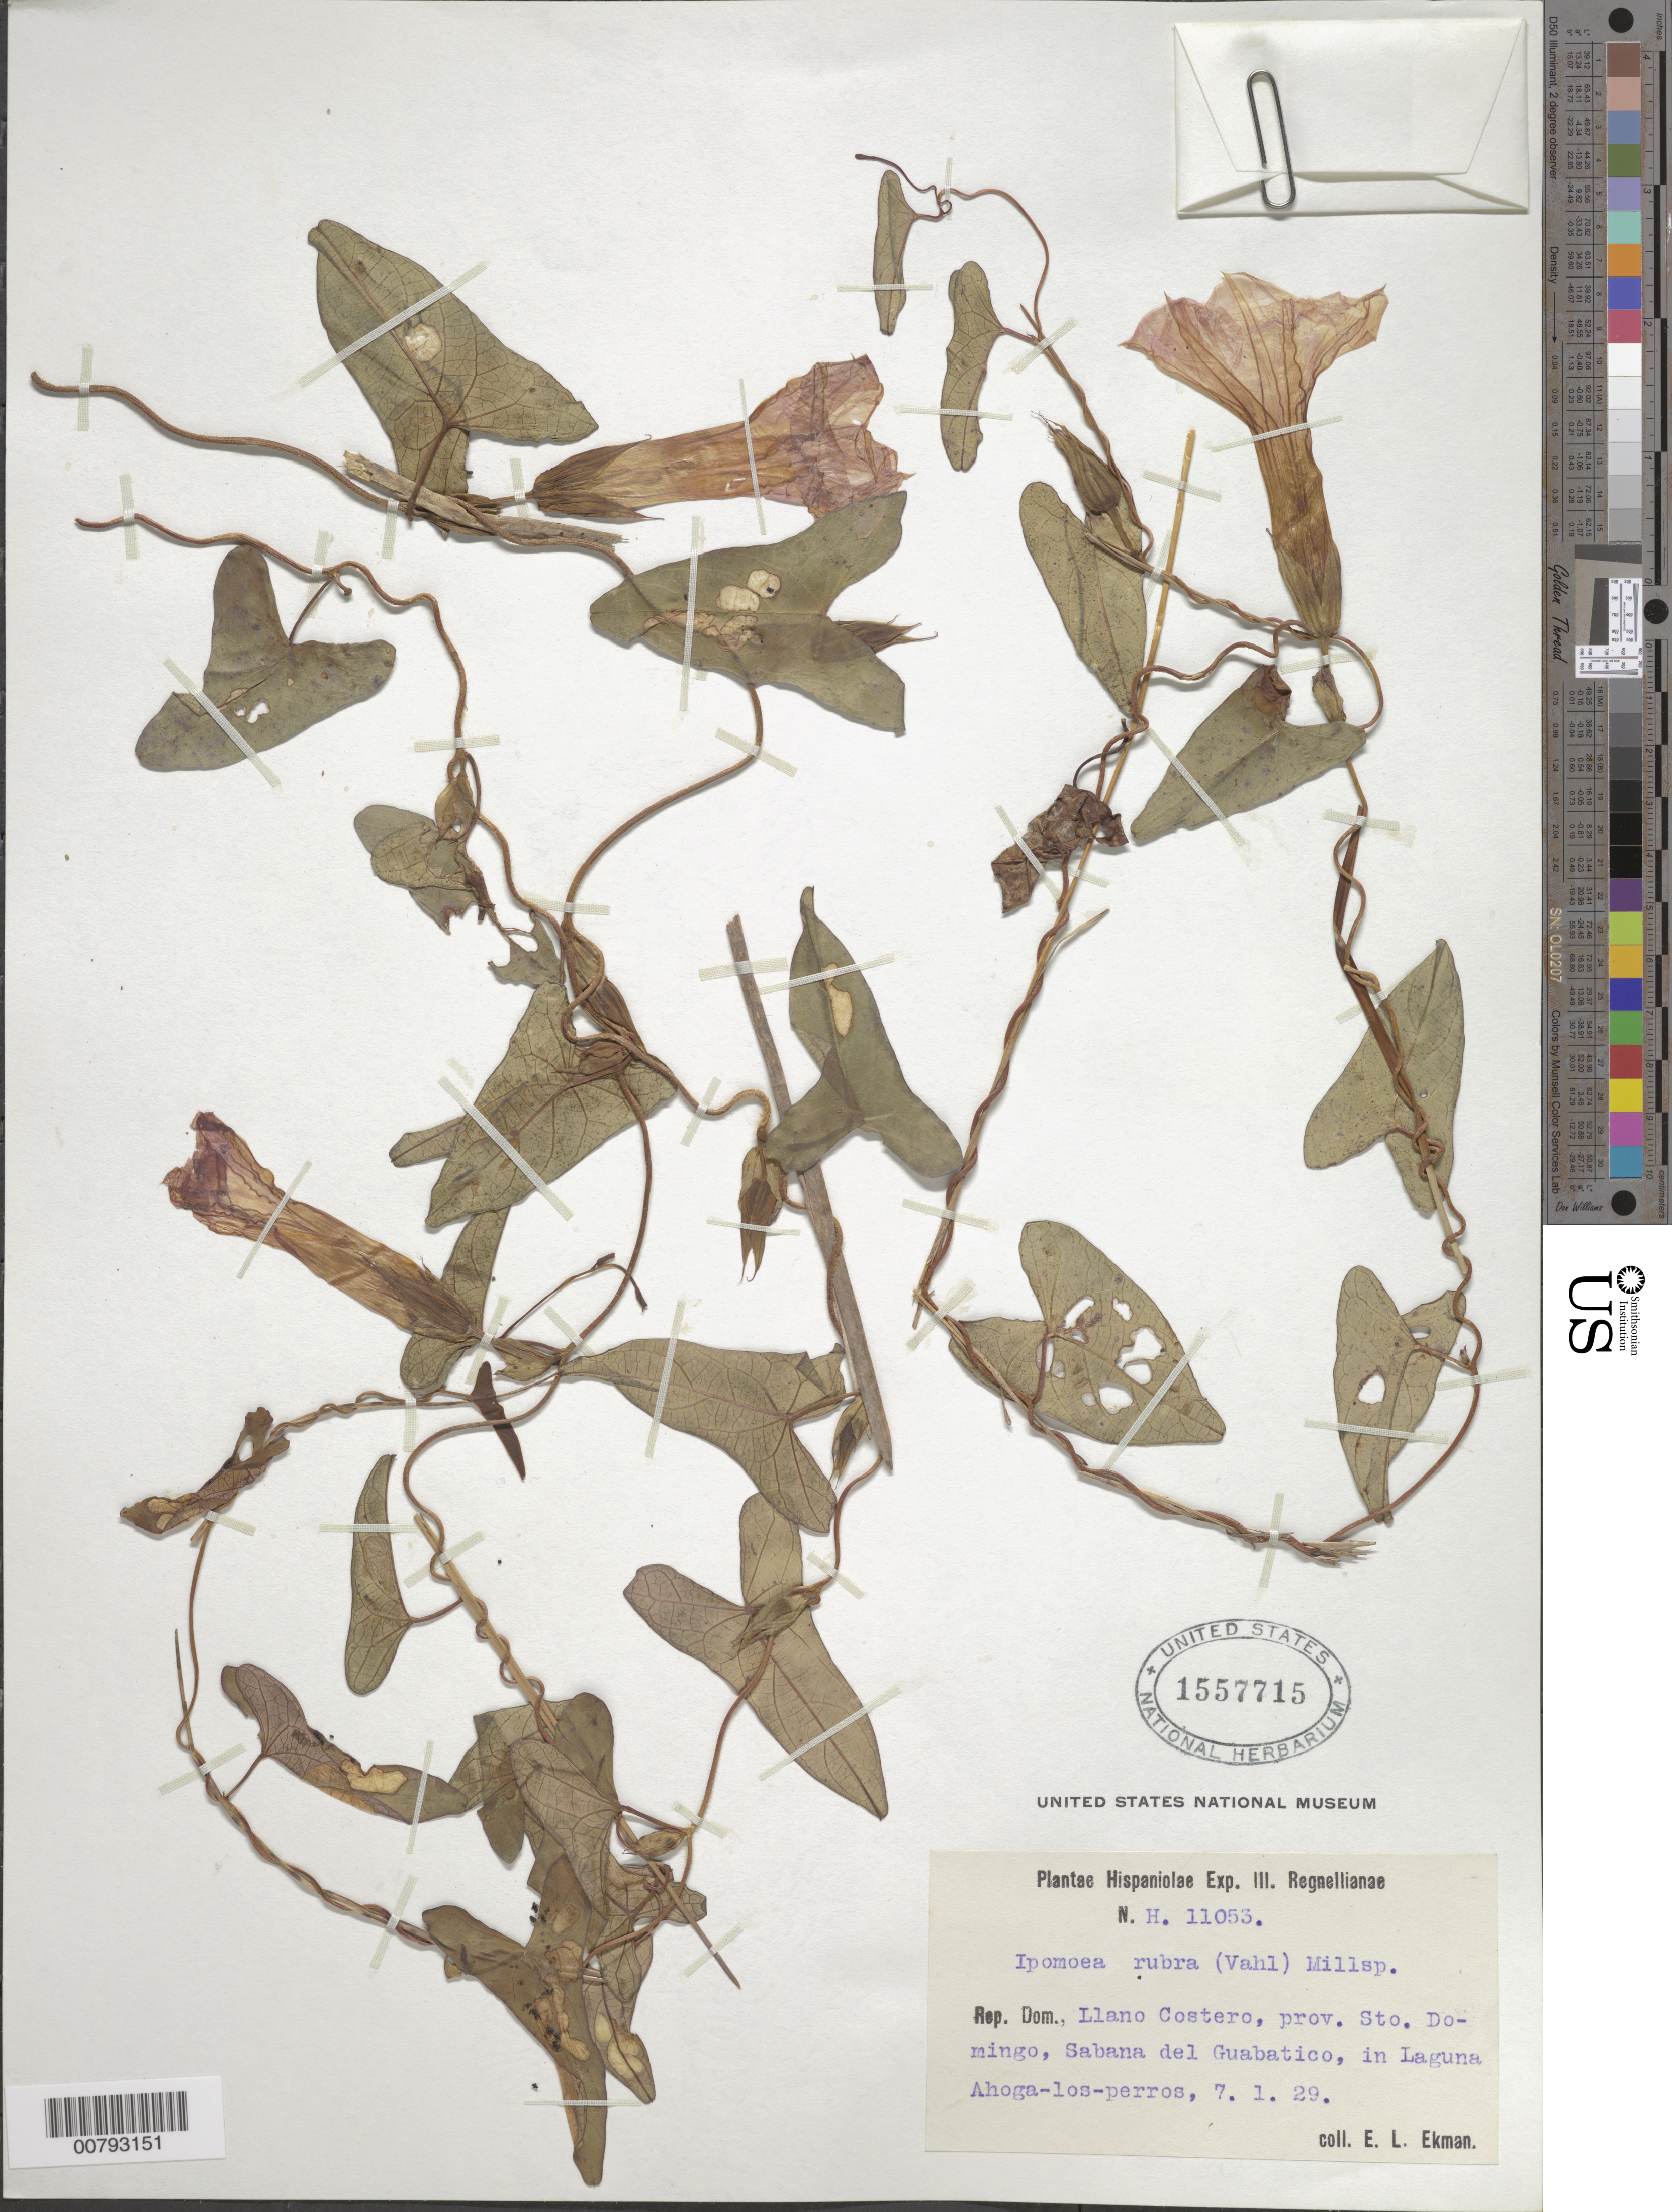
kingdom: Plantae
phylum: Tracheophyta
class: Magnoliopsida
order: Solanales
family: Convolvulaceae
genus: Ipomoea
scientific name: Ipomoea rubra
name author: (Vahl) Millsp.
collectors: E. L. Ekman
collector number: H 11053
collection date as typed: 07 Jan 1929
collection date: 1929-01-07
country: Dominican Republic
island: Hispaniola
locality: Llano Costero, Province of Santo Domingo, Sabana del Guabatico, in Laguna Ahoga-los-perros.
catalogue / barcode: US 1557715